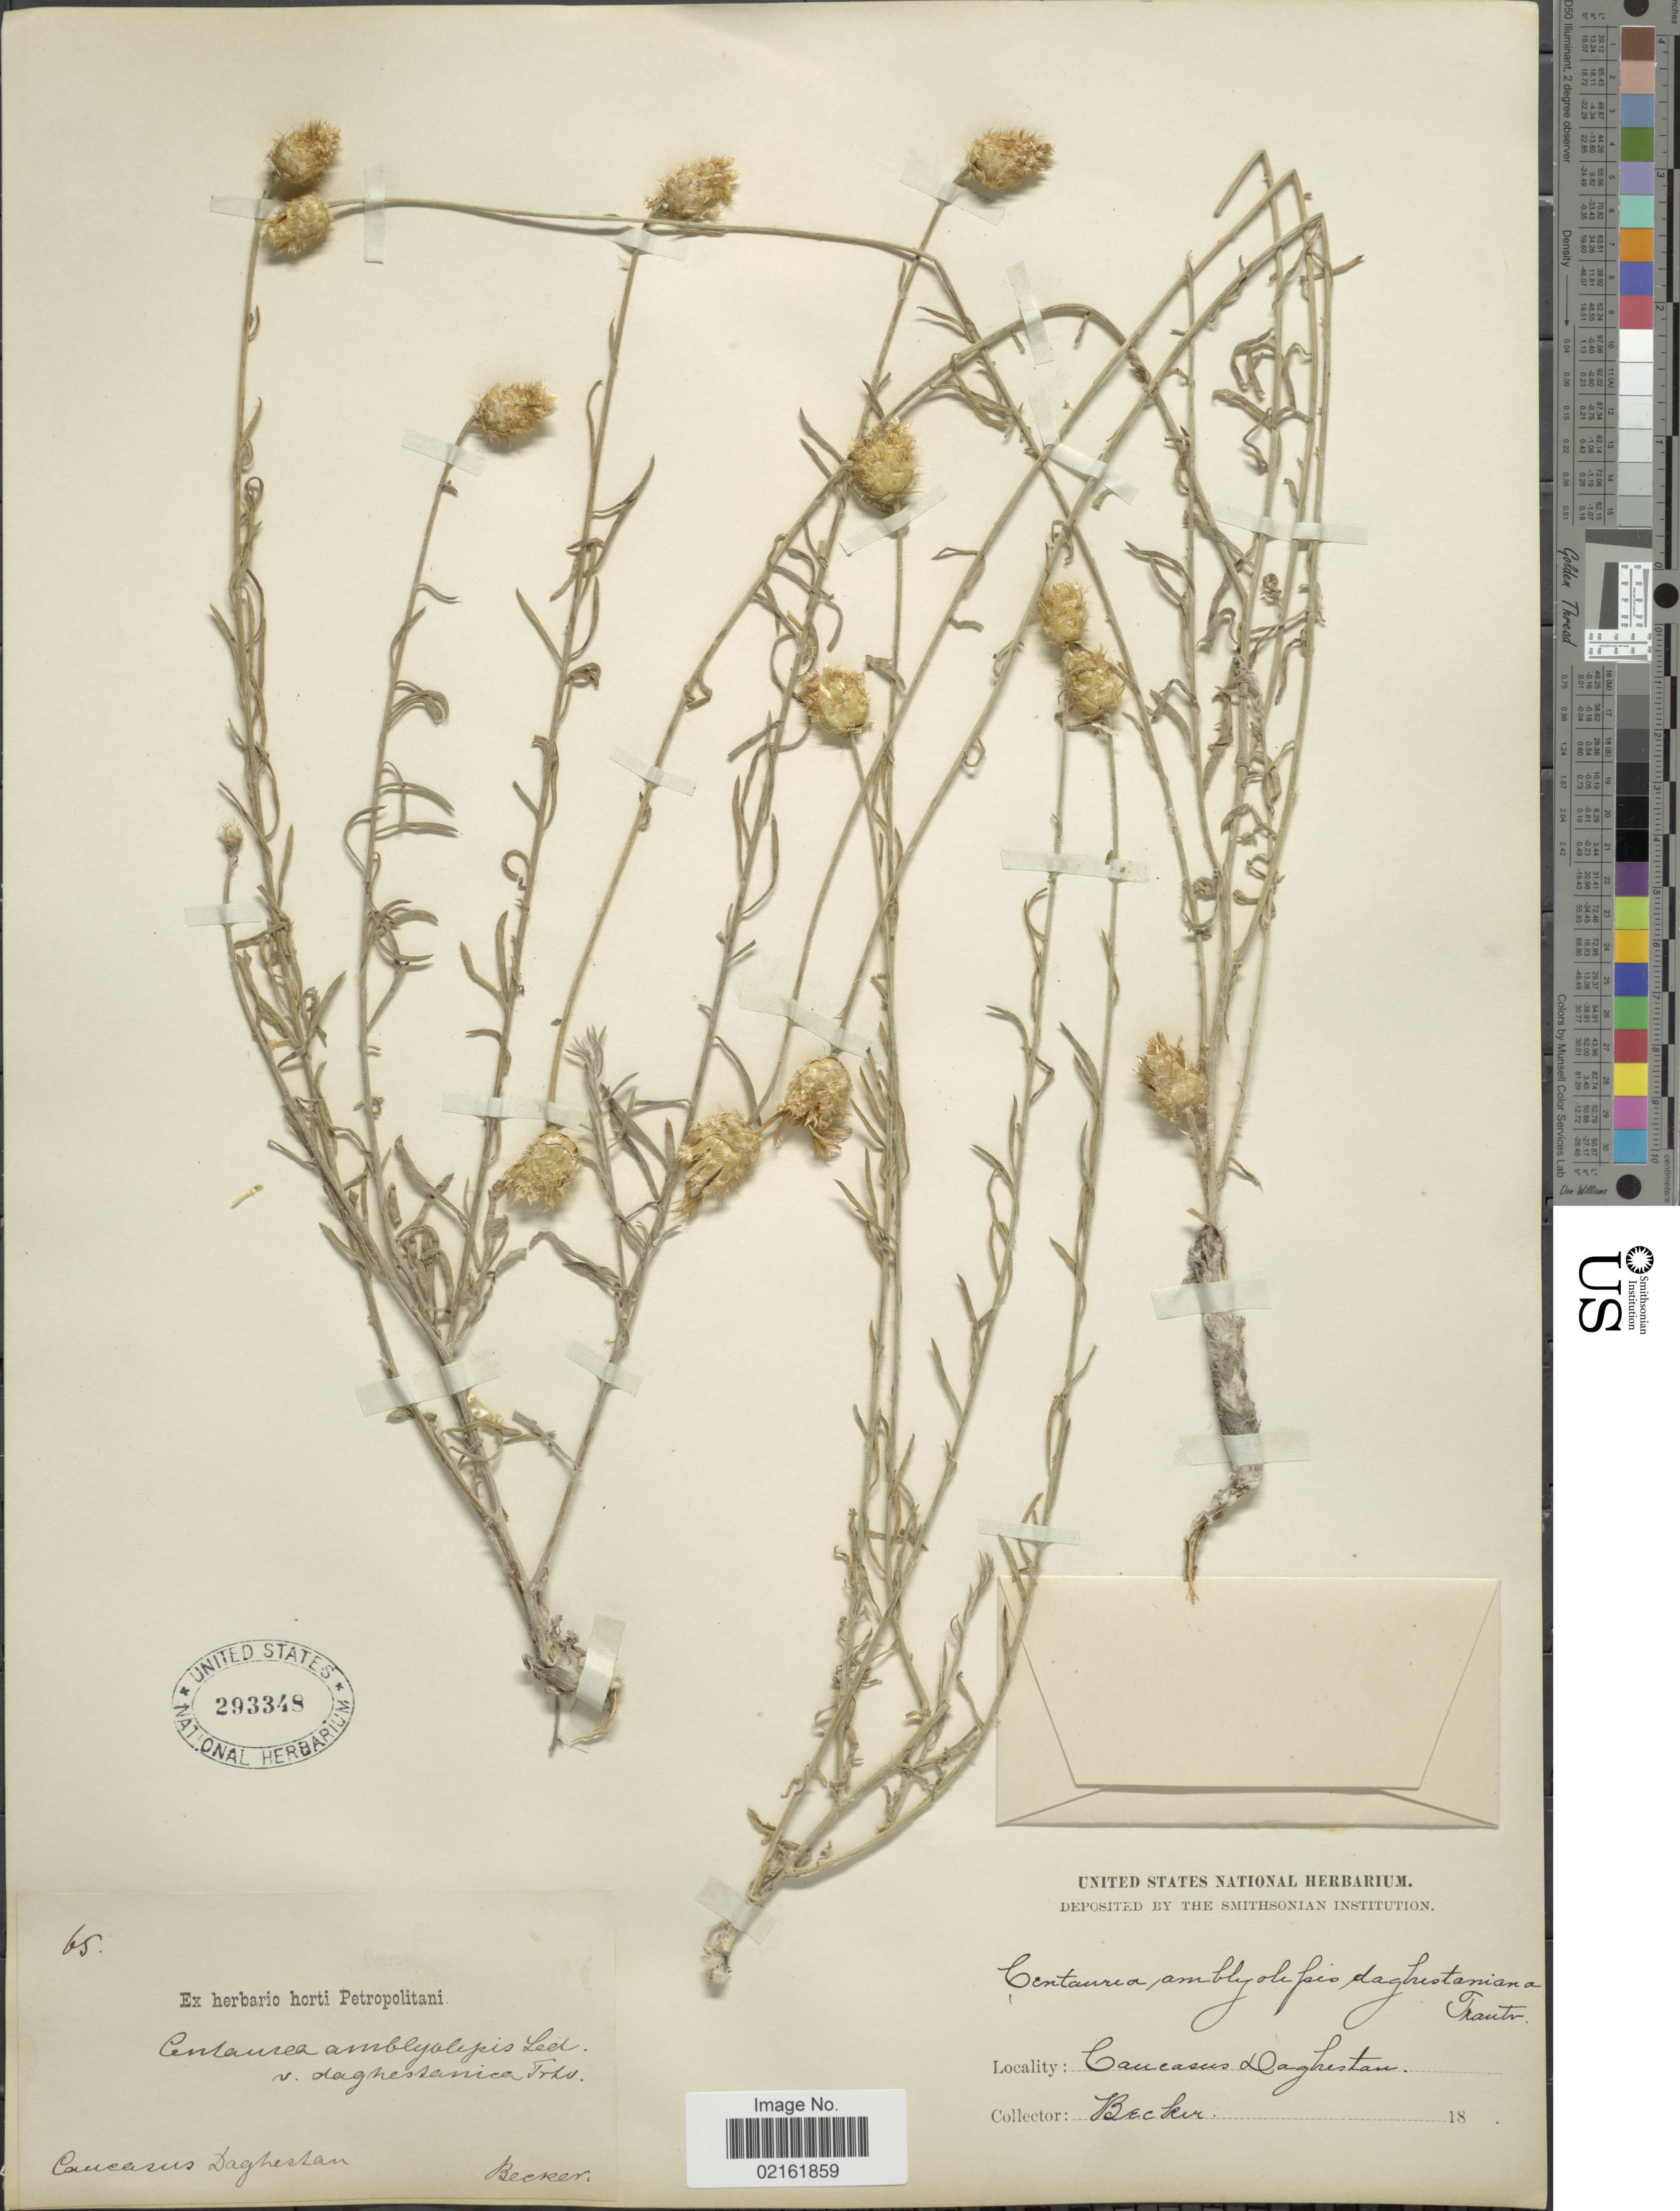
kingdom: Plantae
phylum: Tracheophyta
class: Magnoliopsida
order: Asterales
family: Asteraceae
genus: Psephellus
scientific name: Psephellus amblyolepis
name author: (Ledeb.) Wagenitz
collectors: -. Becker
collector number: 65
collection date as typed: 18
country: Russian Federation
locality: Caucasus Daghestan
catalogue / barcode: US 293348